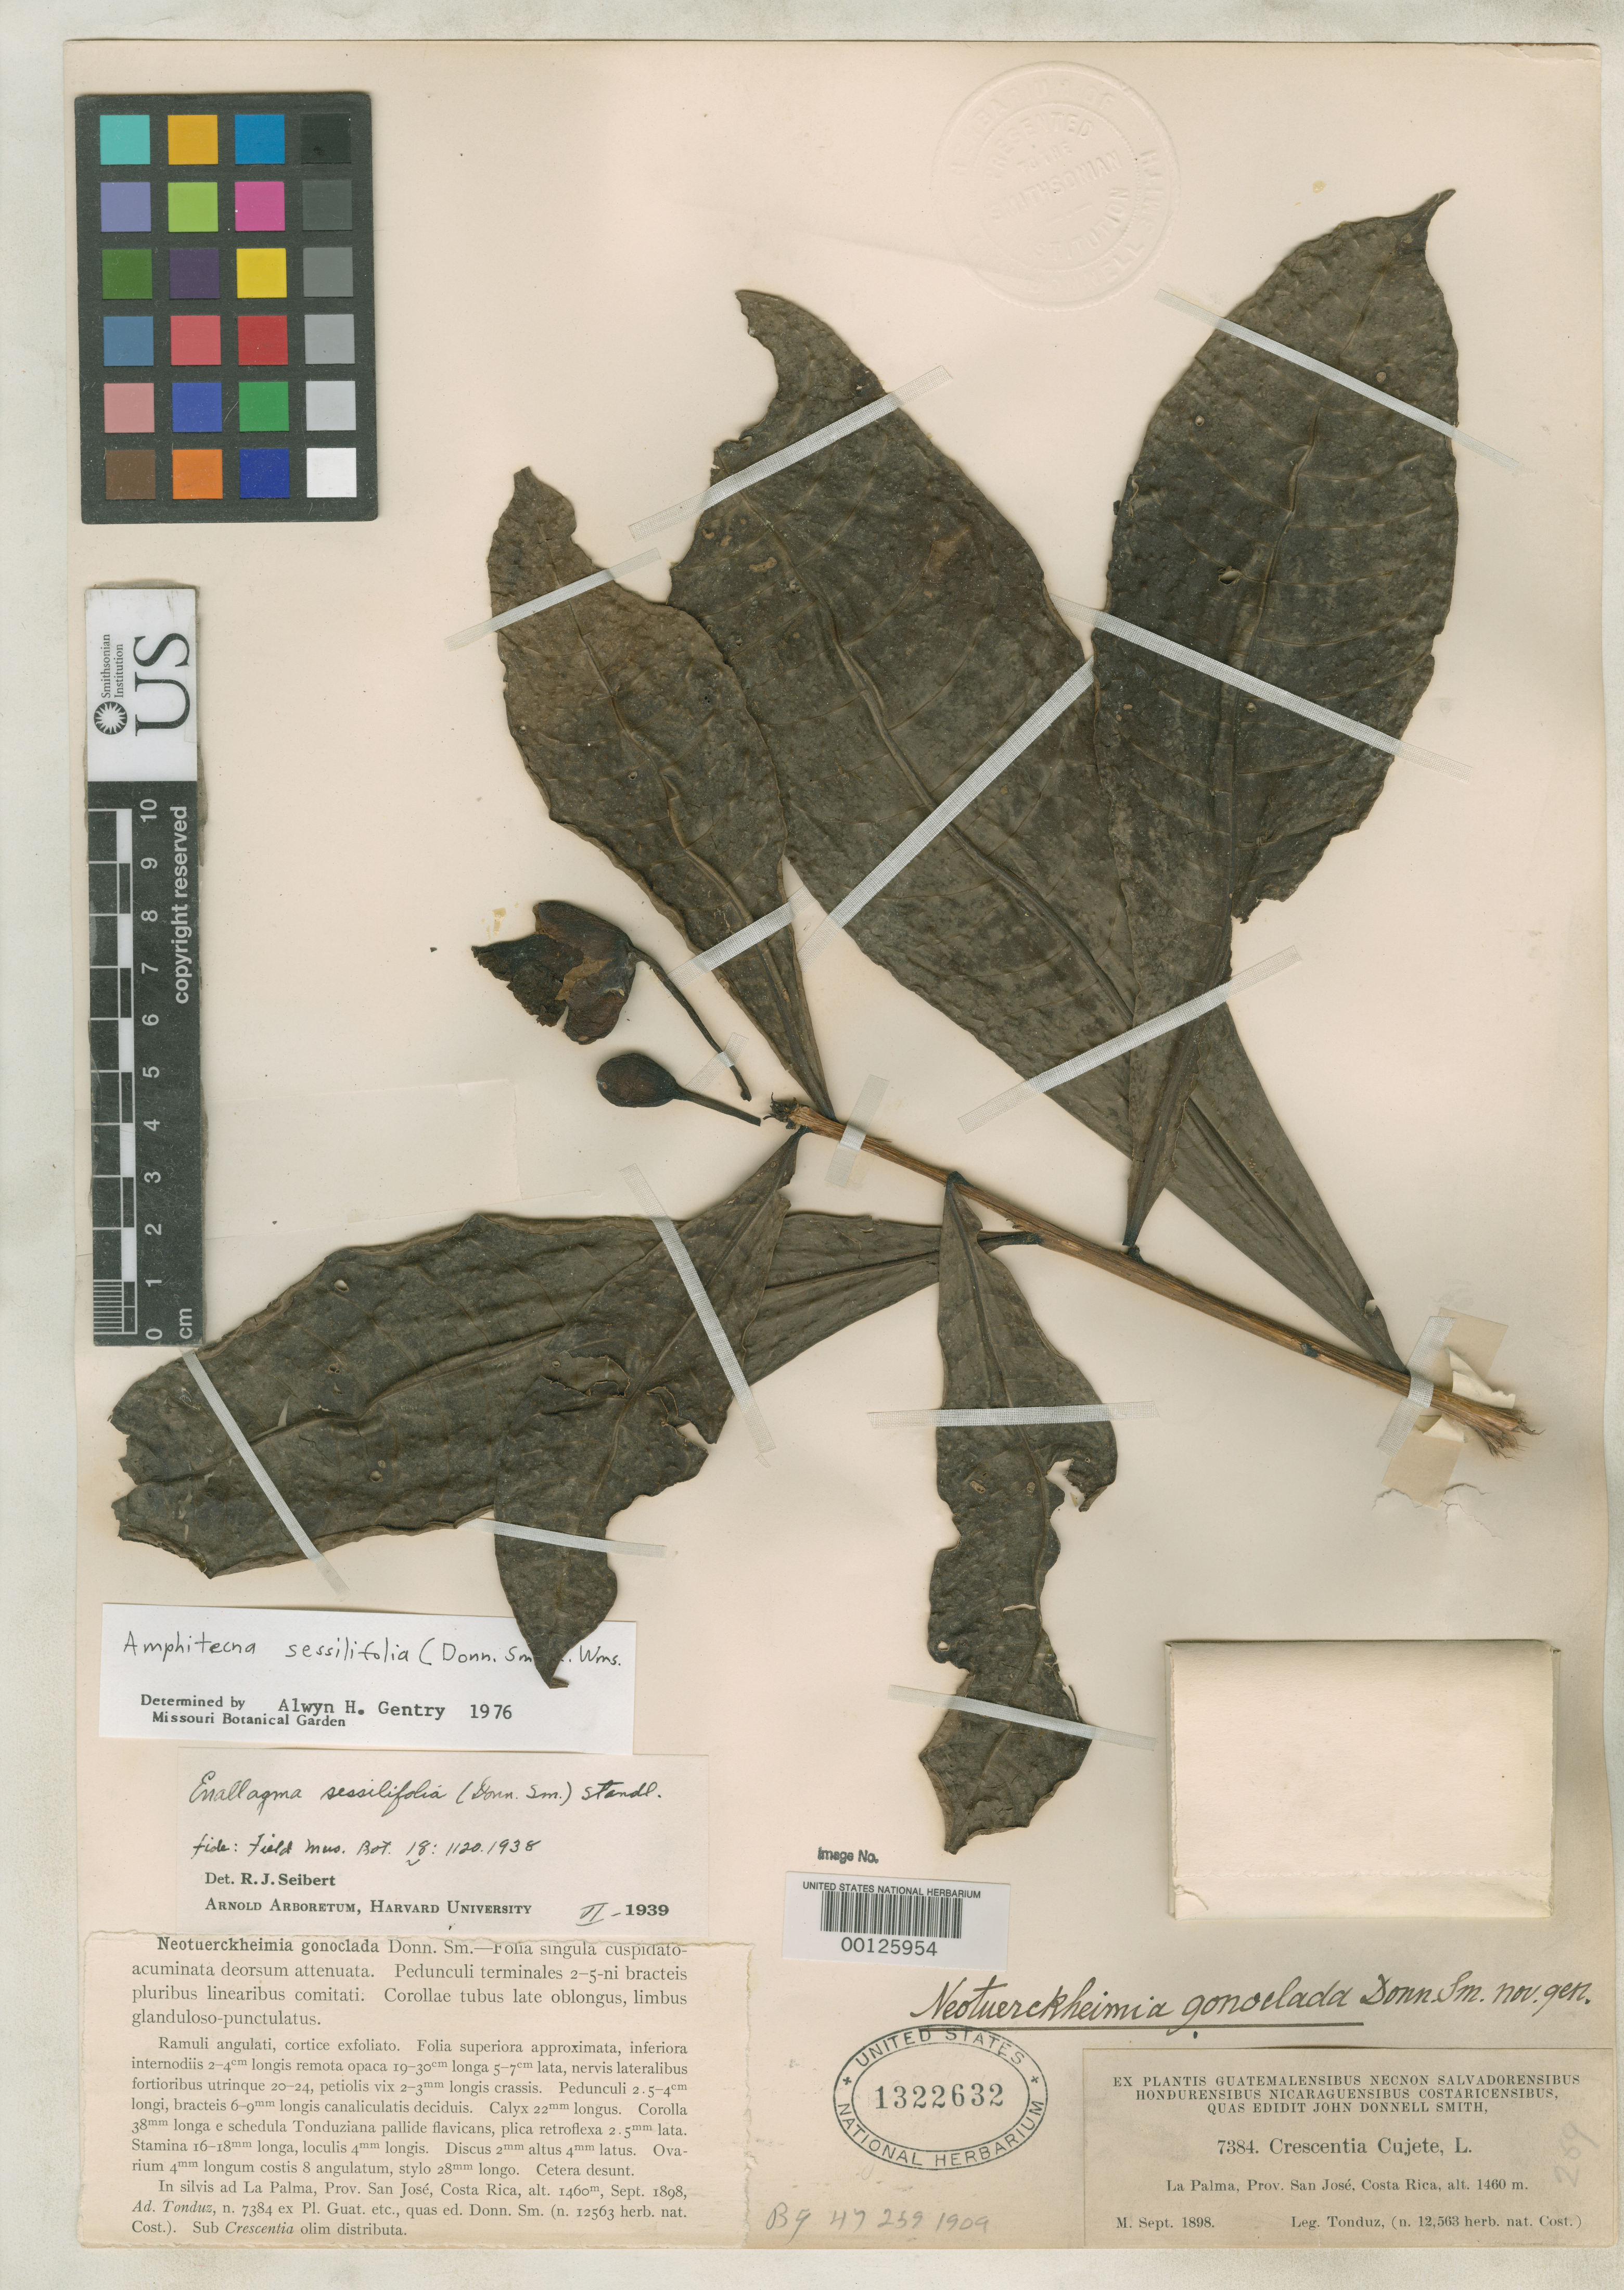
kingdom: Plantae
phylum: Tracheophyta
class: Magnoliopsida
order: Lamiales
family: Bignoniaceae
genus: Neotuerckheimia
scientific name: Neotuerckheimia gonoclada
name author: Donn. Sm.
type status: Type Collection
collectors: A. Tonduz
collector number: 7384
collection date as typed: Sep 1898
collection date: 1898-09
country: Costa Rica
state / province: San José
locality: La Palma.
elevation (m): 1460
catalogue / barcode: US 1322632